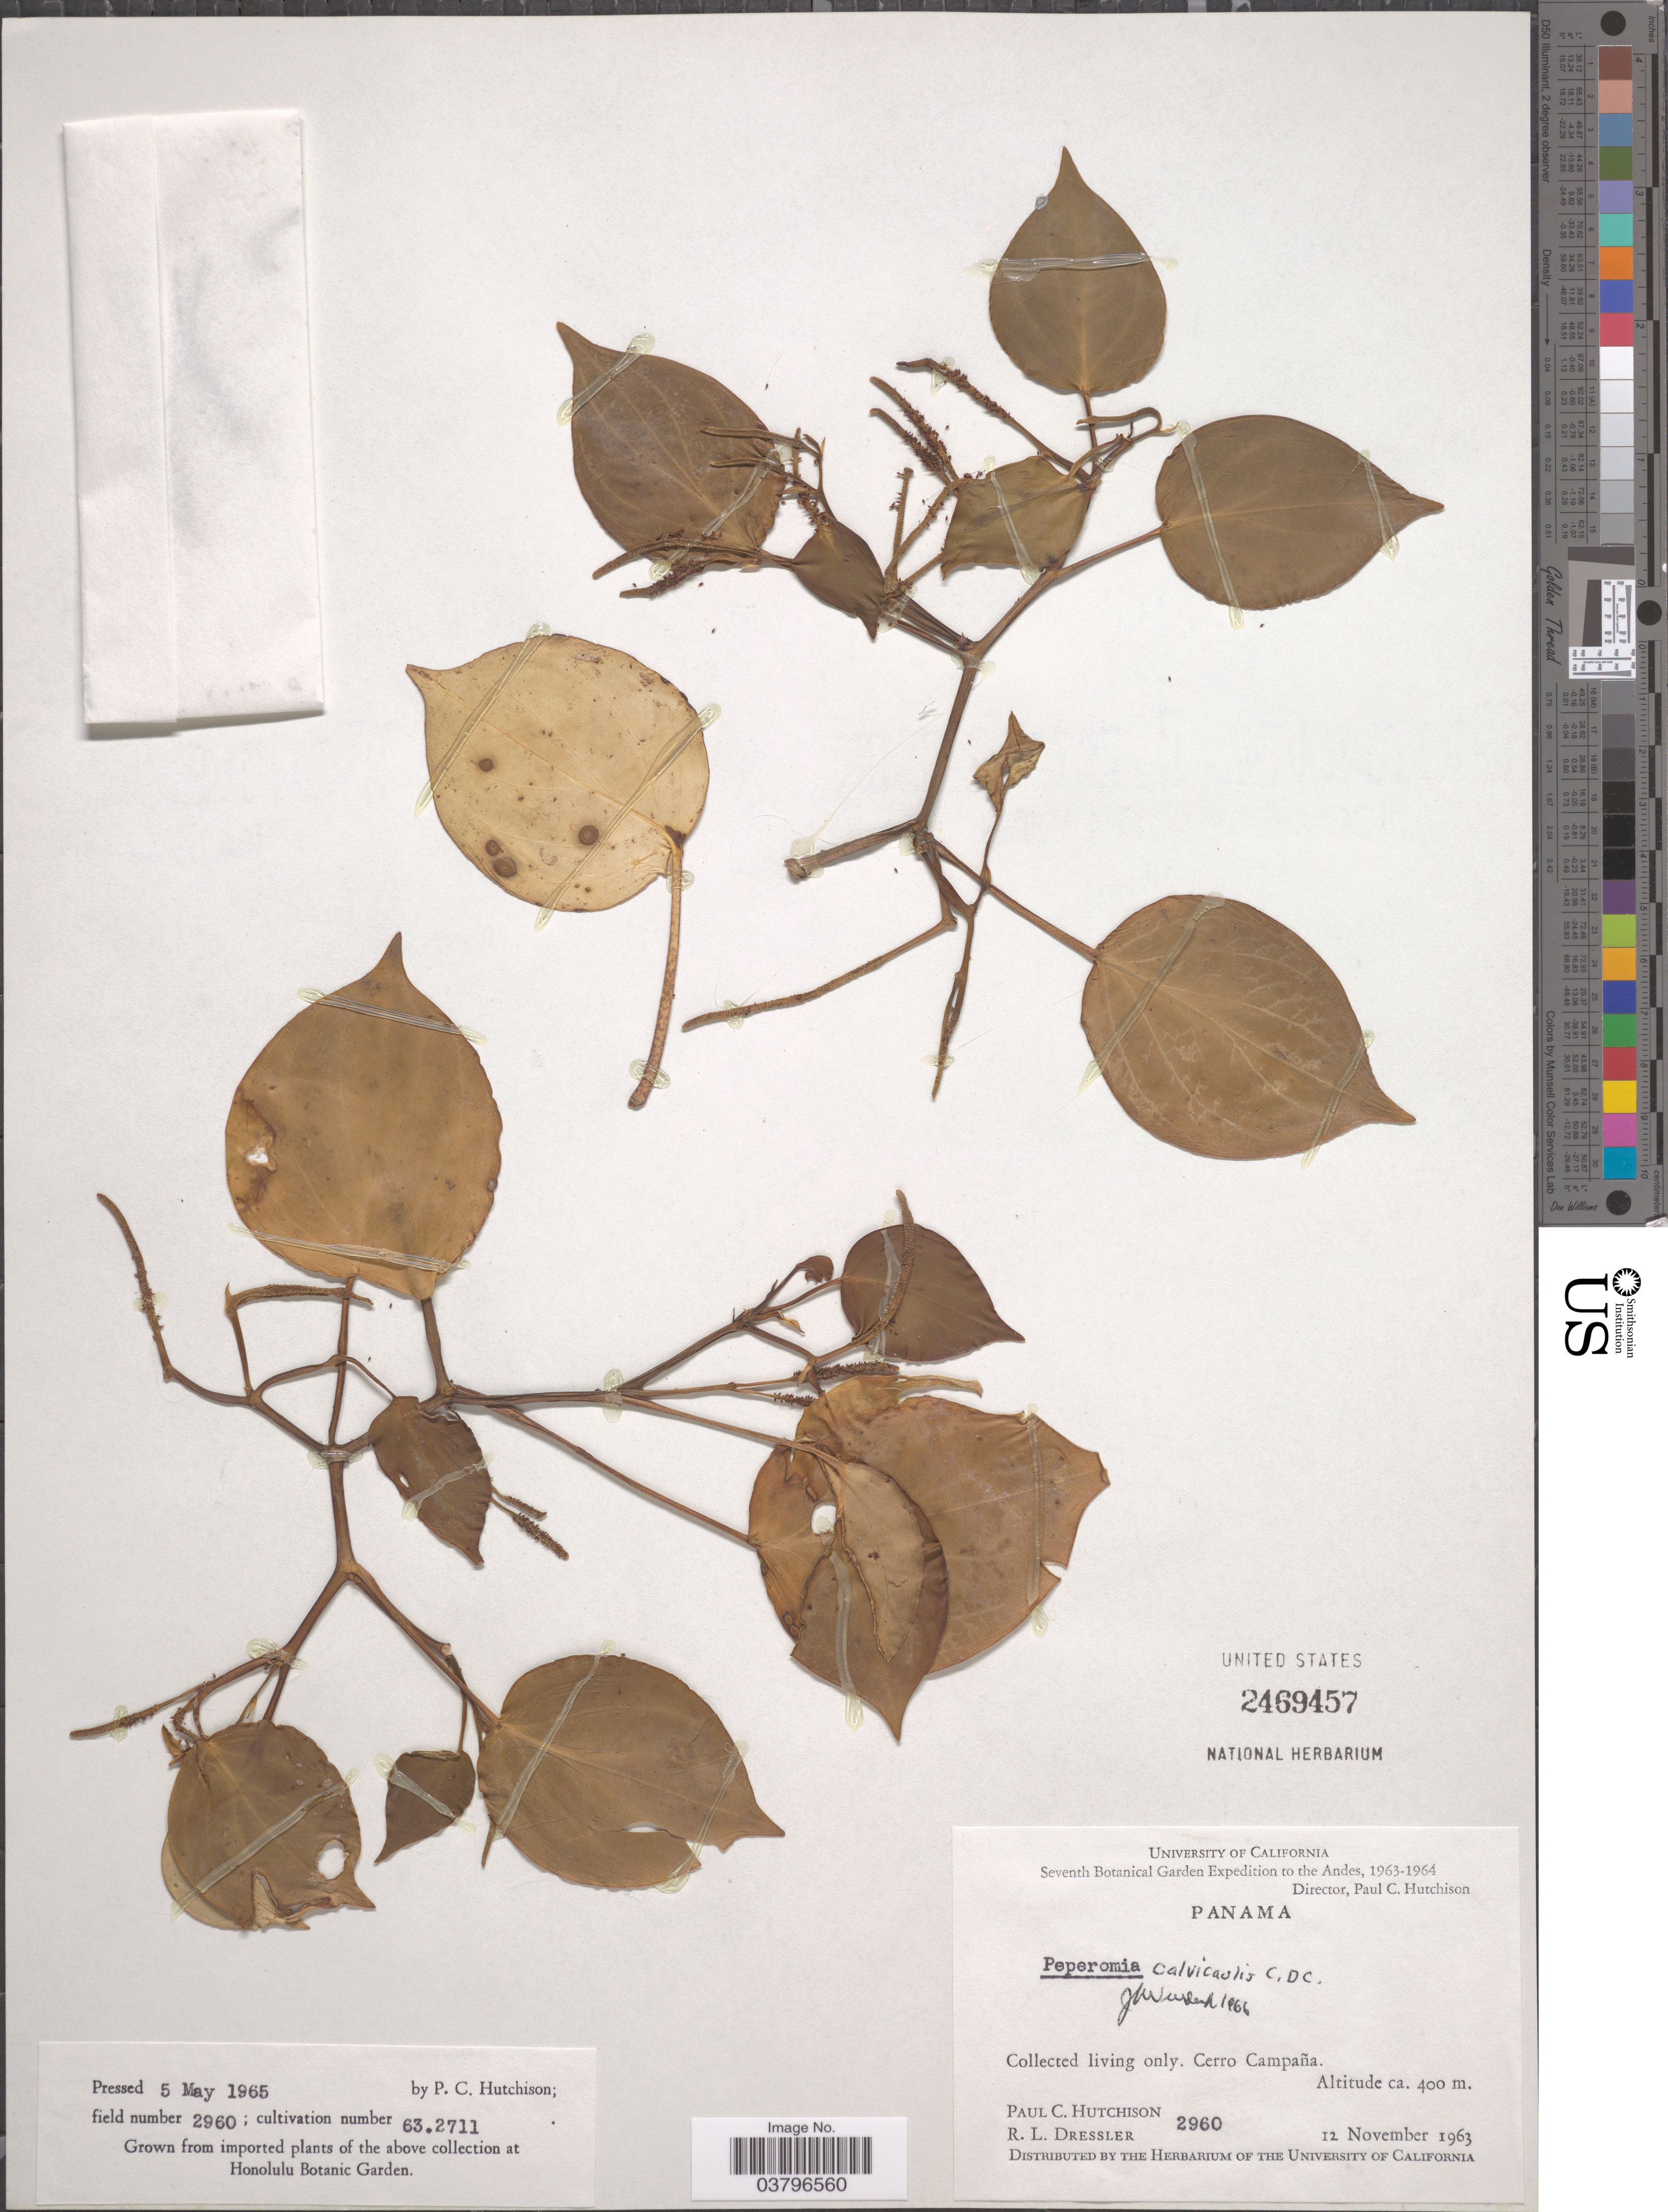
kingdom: Plantae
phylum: Tracheophyta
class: Magnoliopsida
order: Piperales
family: Piperaceae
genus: Peperomia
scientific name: Peperomia calvicaulis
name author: C. DC.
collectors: P. C. Hutchison & R. Dressler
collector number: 2960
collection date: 1963-11-12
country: Panama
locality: The Andes. Cerro Campaña.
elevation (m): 400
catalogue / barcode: US 2469457